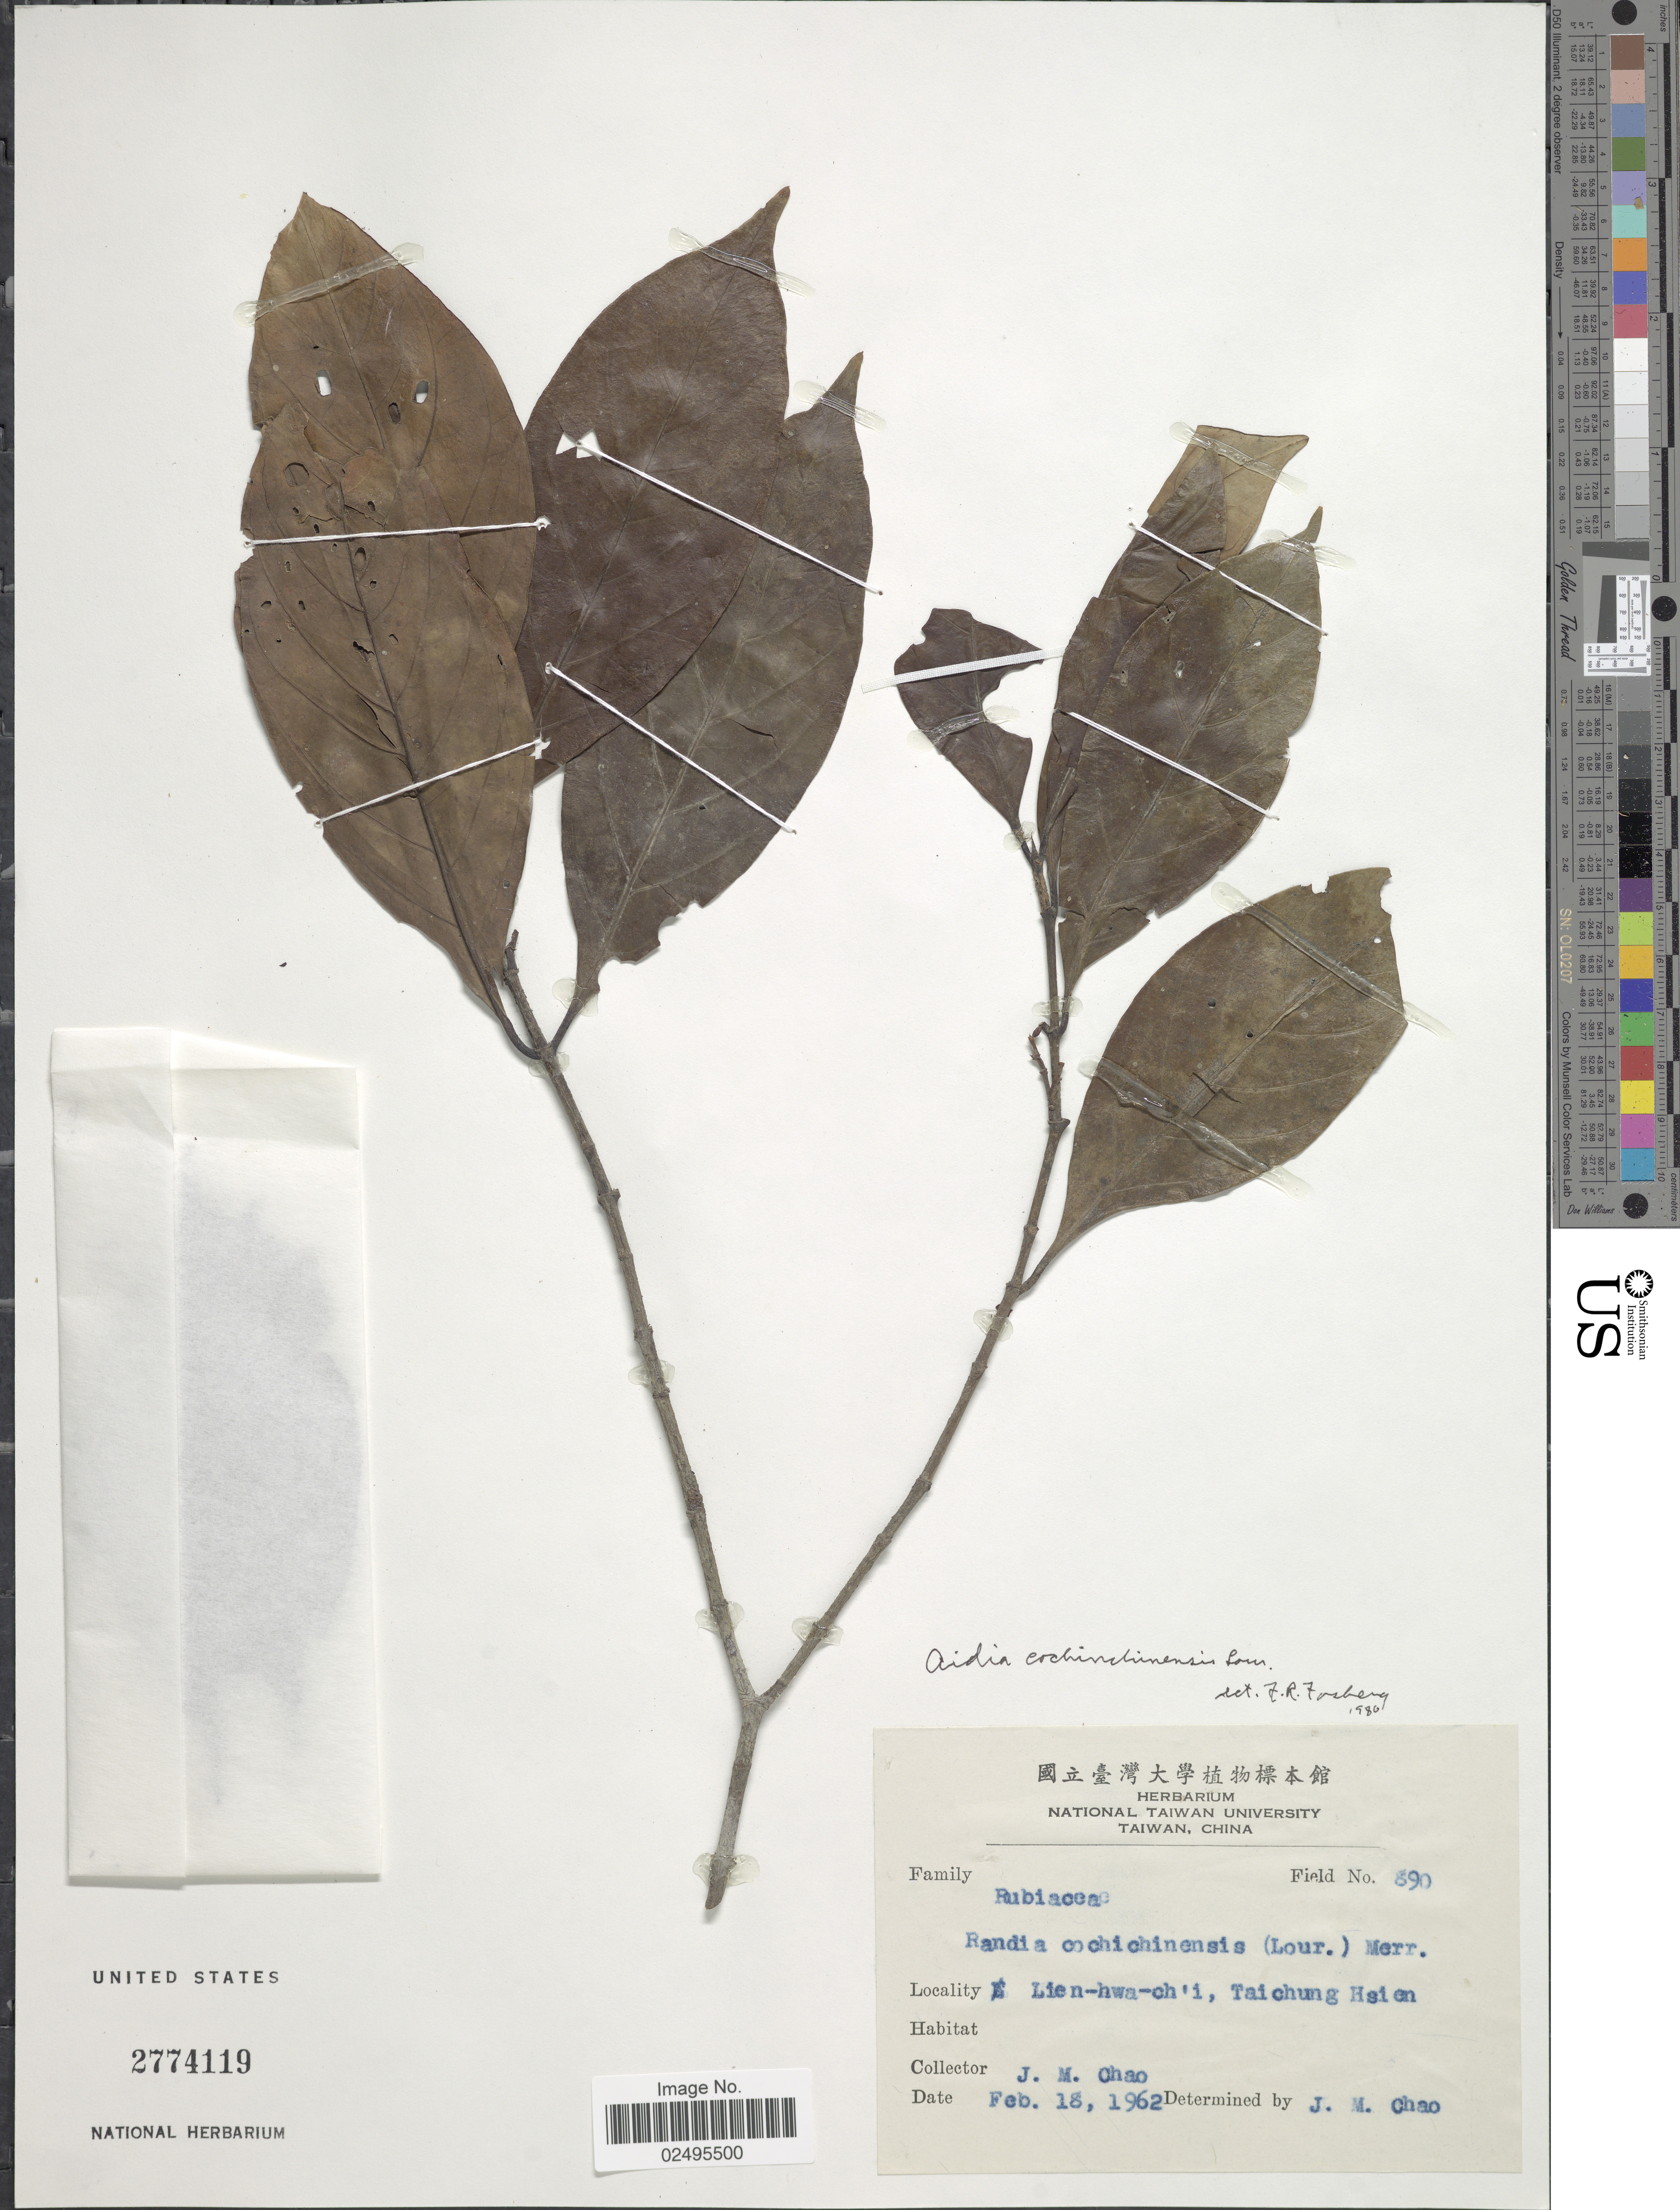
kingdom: Plantae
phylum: Tracheophyta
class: Magnoliopsida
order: Gentianales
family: Rubiaceae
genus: Aidia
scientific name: Aidia cochinchinensis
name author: (Lour.) Merr.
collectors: J. Chao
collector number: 890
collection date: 1962-02-18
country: Taiwan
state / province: Taichung City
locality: Lien-hwa-ch'i, Taichung Hsien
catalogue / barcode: US 2774119